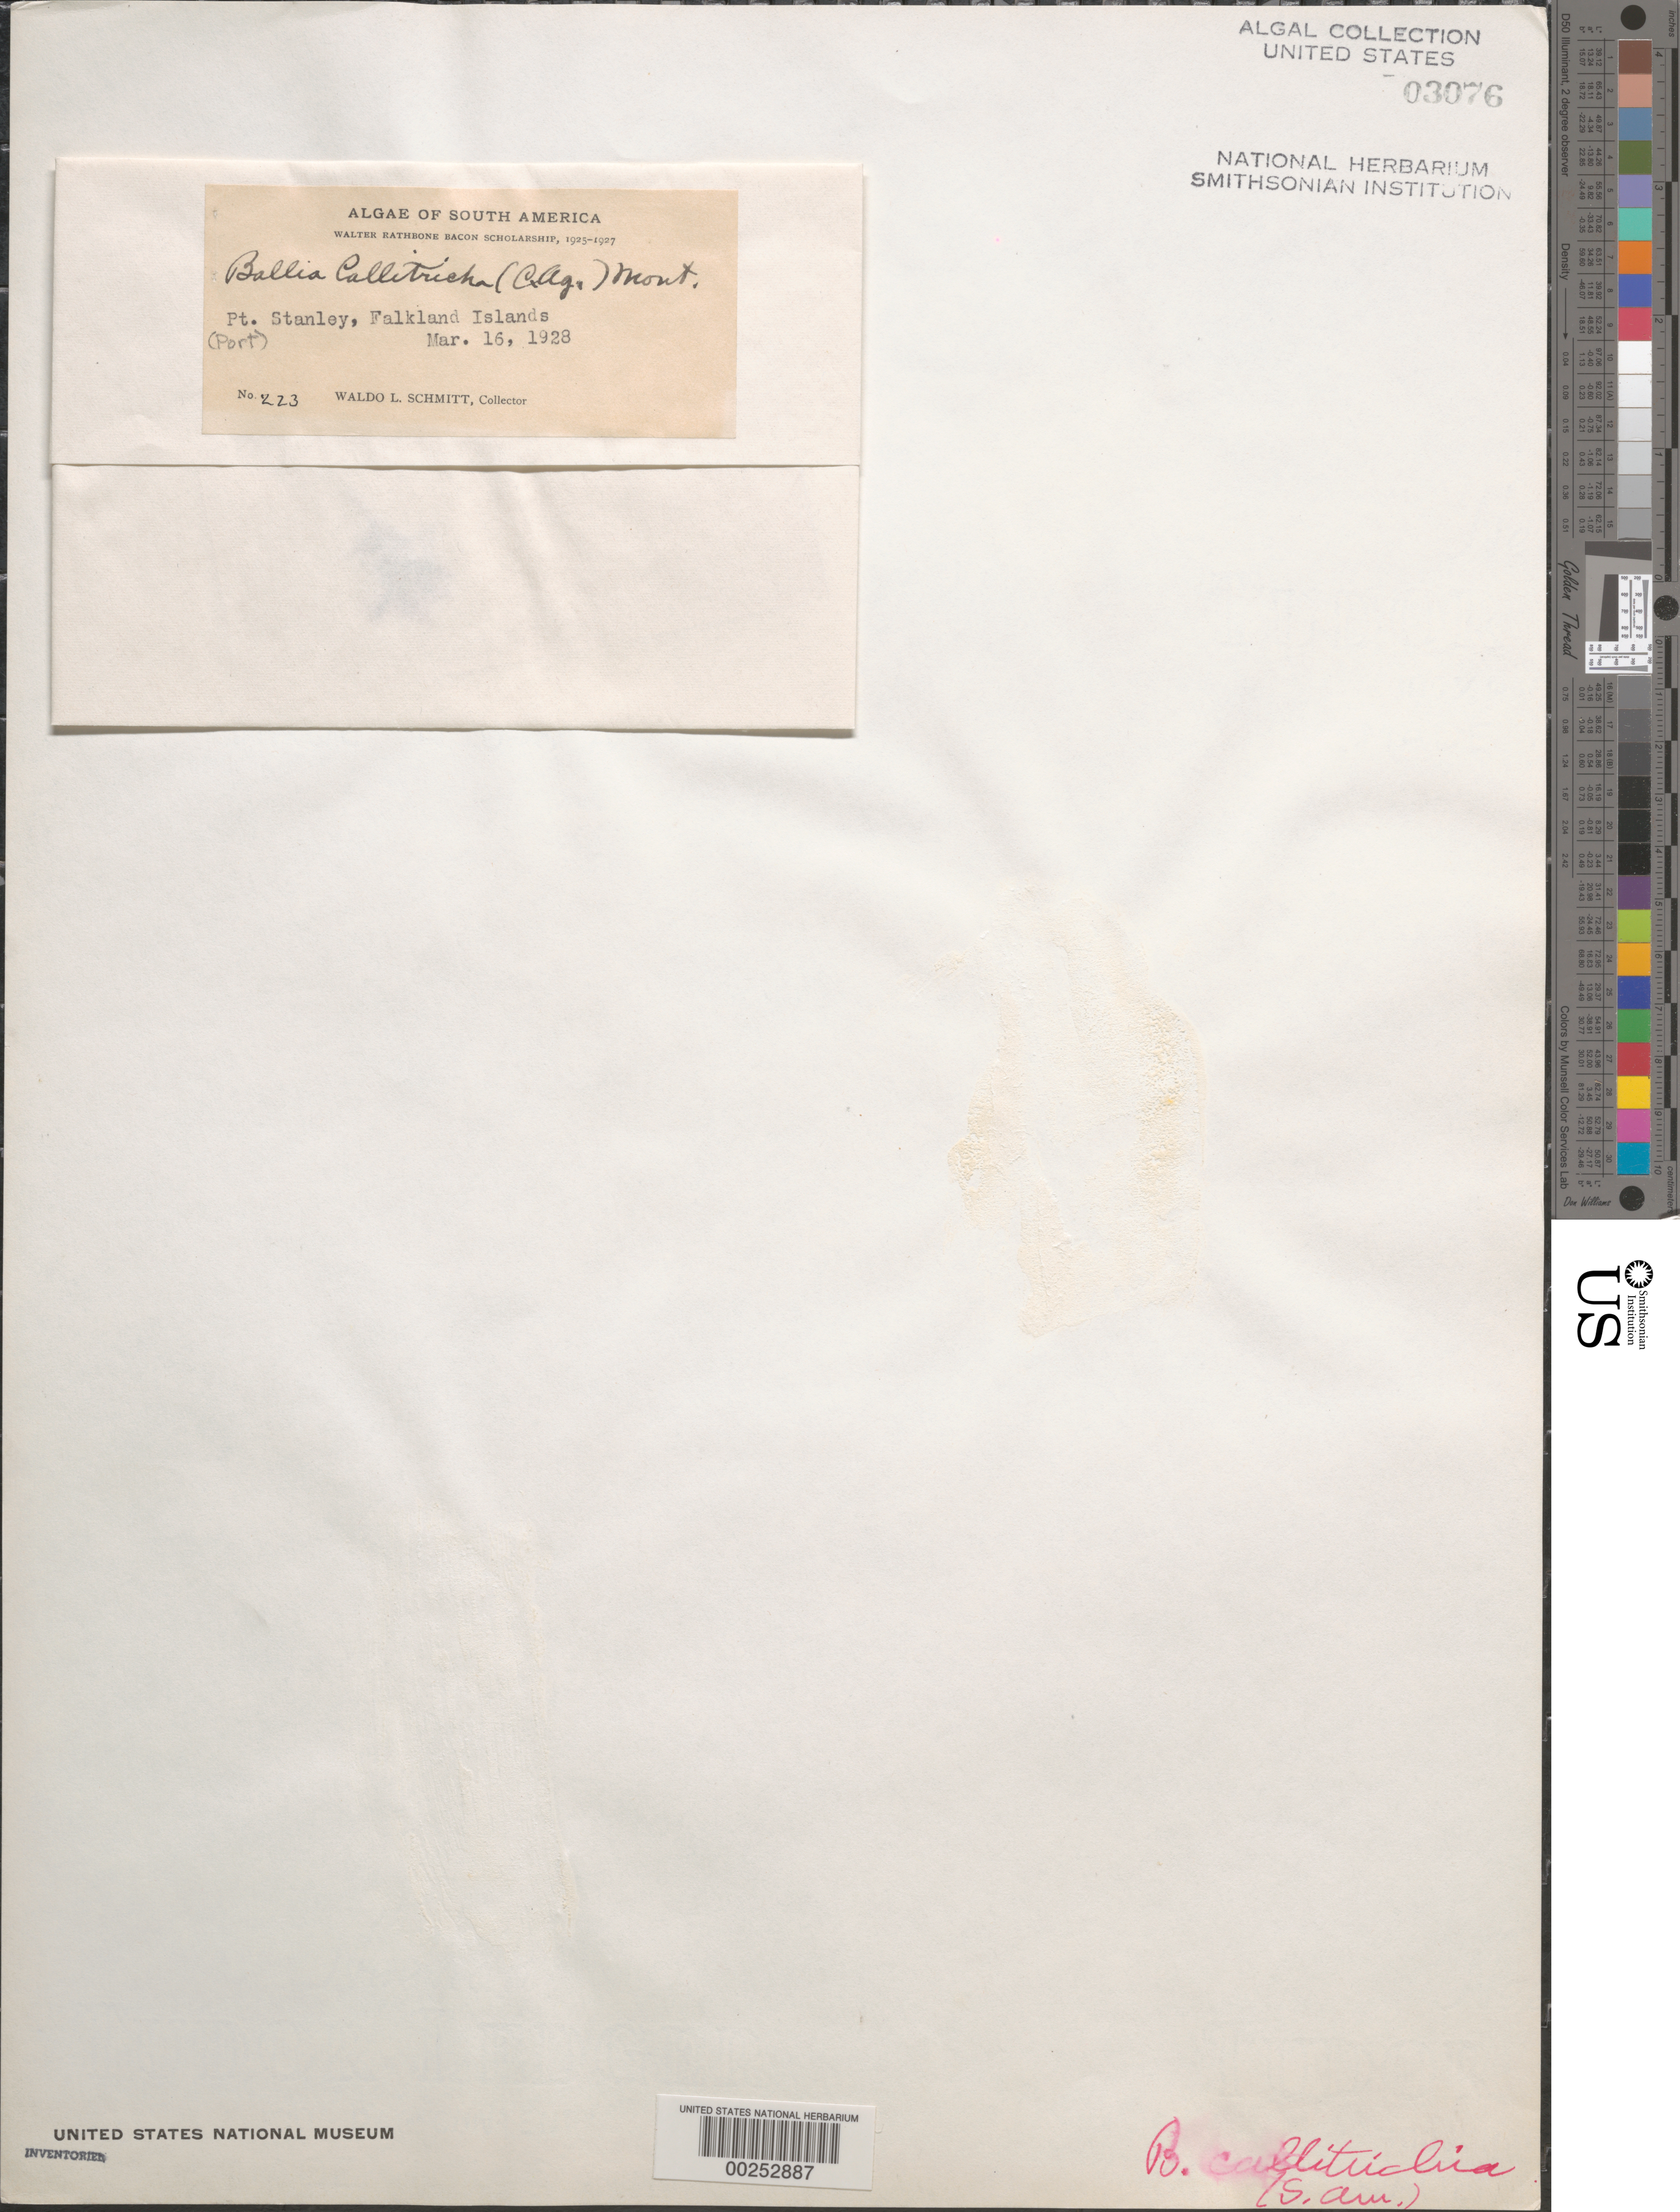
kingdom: Plantae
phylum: Rhodophyta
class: Florideophyceae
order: Balliales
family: Balliaceae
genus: Ballia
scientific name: Ballia callitricha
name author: (C. Agardh) Kützing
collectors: W. L. Schmitt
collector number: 223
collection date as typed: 16 Mar 1928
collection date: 1928-03-16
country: Falkland Islands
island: East Falkland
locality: Port Stanley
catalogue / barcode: US 3076